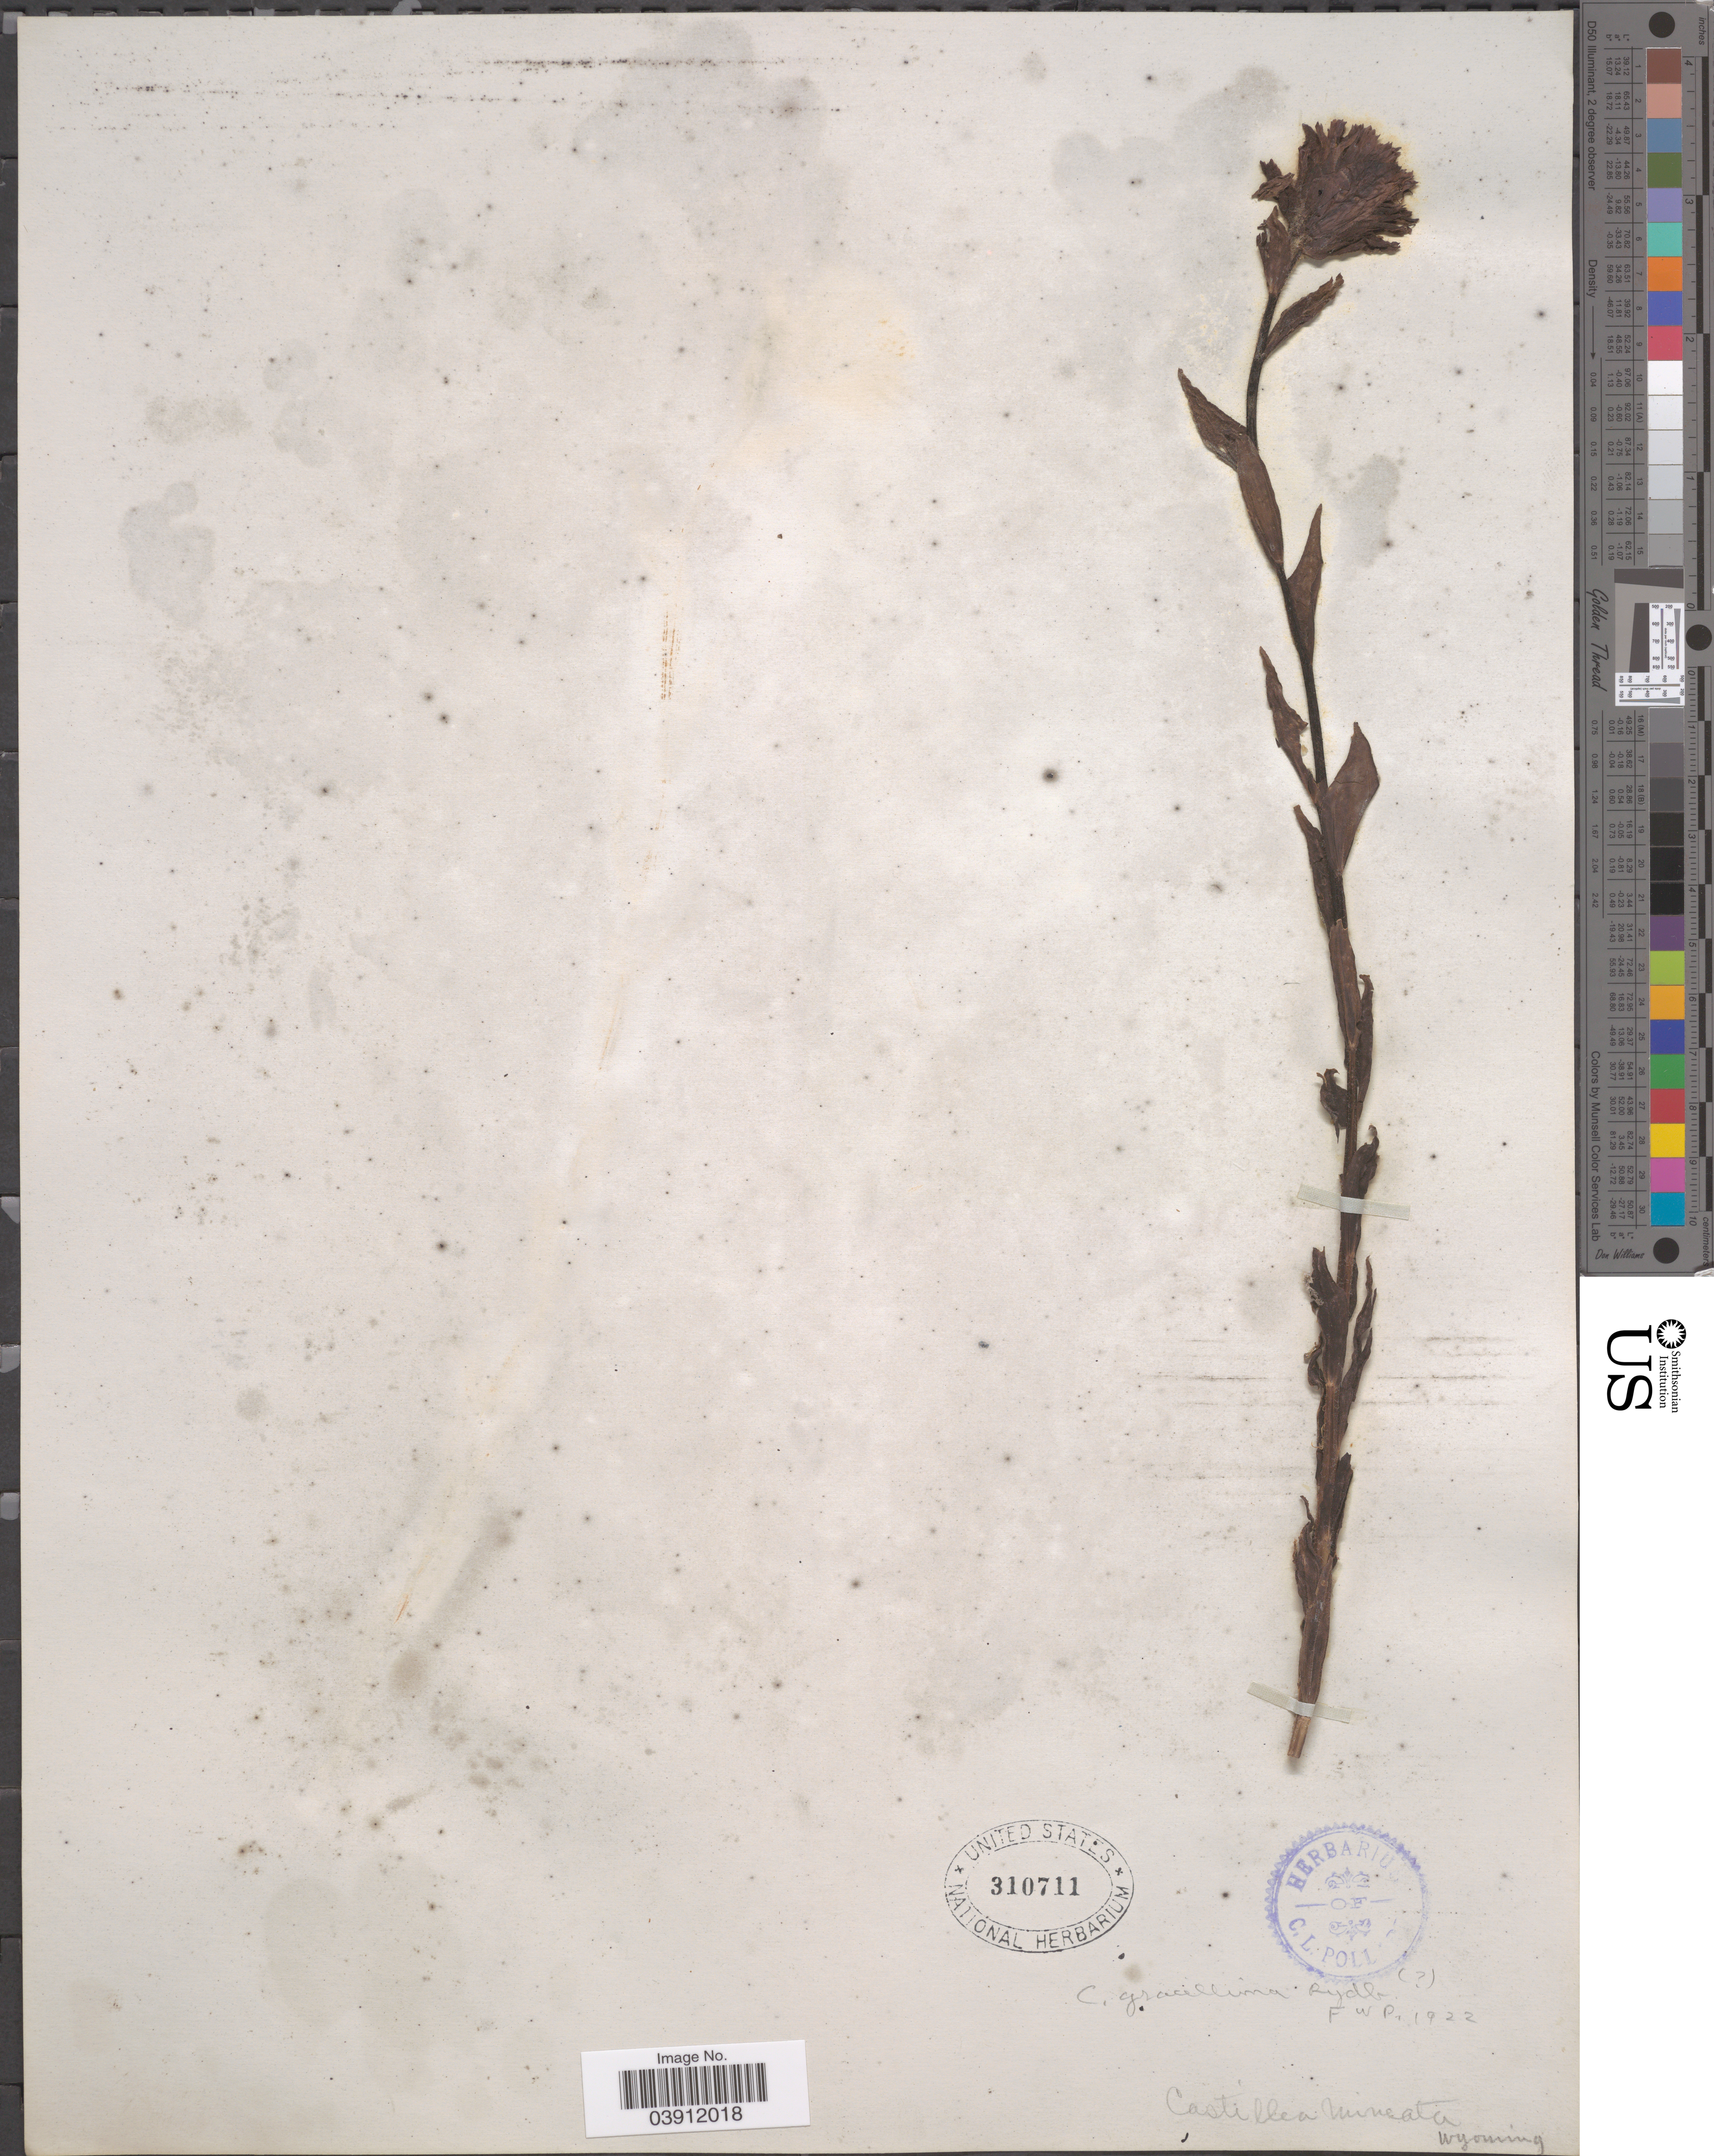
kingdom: Plantae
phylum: Tracheophyta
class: Magnoliopsida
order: Lamiales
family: Orobanchaceae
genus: Castilleja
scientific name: Castilleja gracillima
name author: Rydb.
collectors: ex herb. C.L. Pollard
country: United States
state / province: Wyoming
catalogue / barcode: US 310711